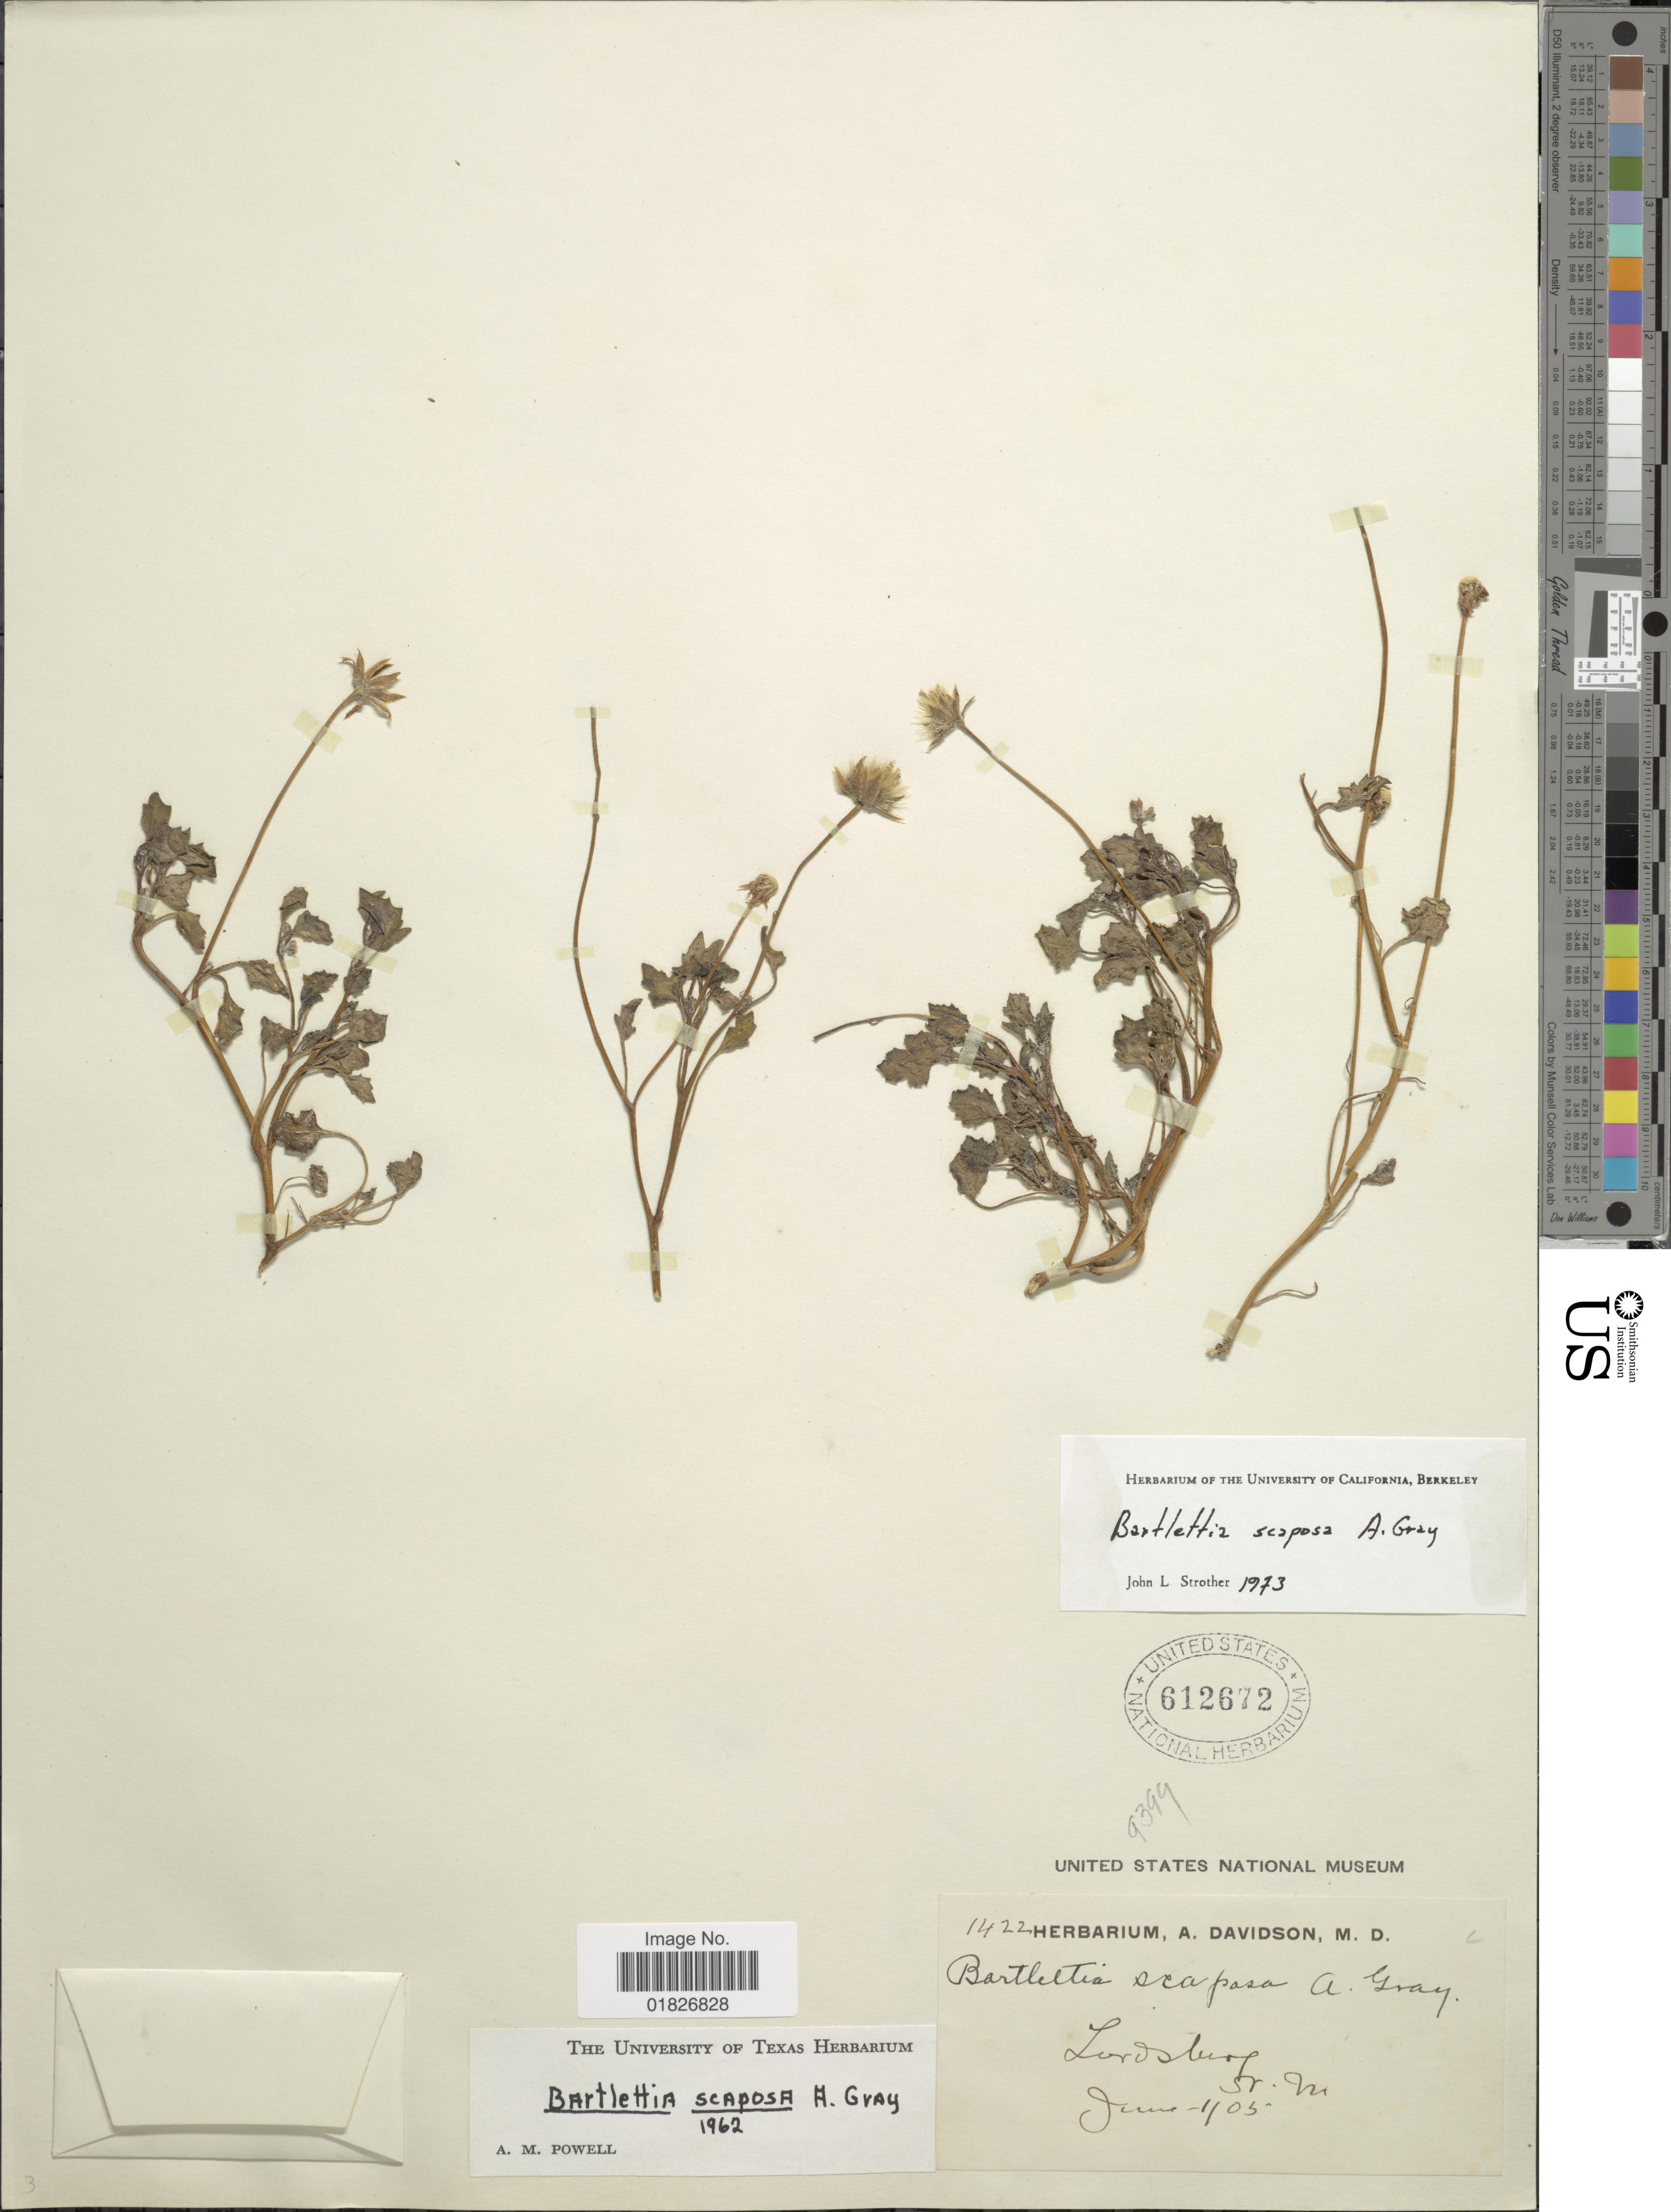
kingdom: Plantae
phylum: Tracheophyta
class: Magnoliopsida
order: Asterales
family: Asteraceae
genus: Bartlettia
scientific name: Bartlettia scaposa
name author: A. Gray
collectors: ex herb. A. Davidson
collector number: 1422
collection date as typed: Transcribed d/m/y: 1/6/5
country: United States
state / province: New Mexico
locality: Lordsburg, Sr. m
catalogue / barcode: US 612672